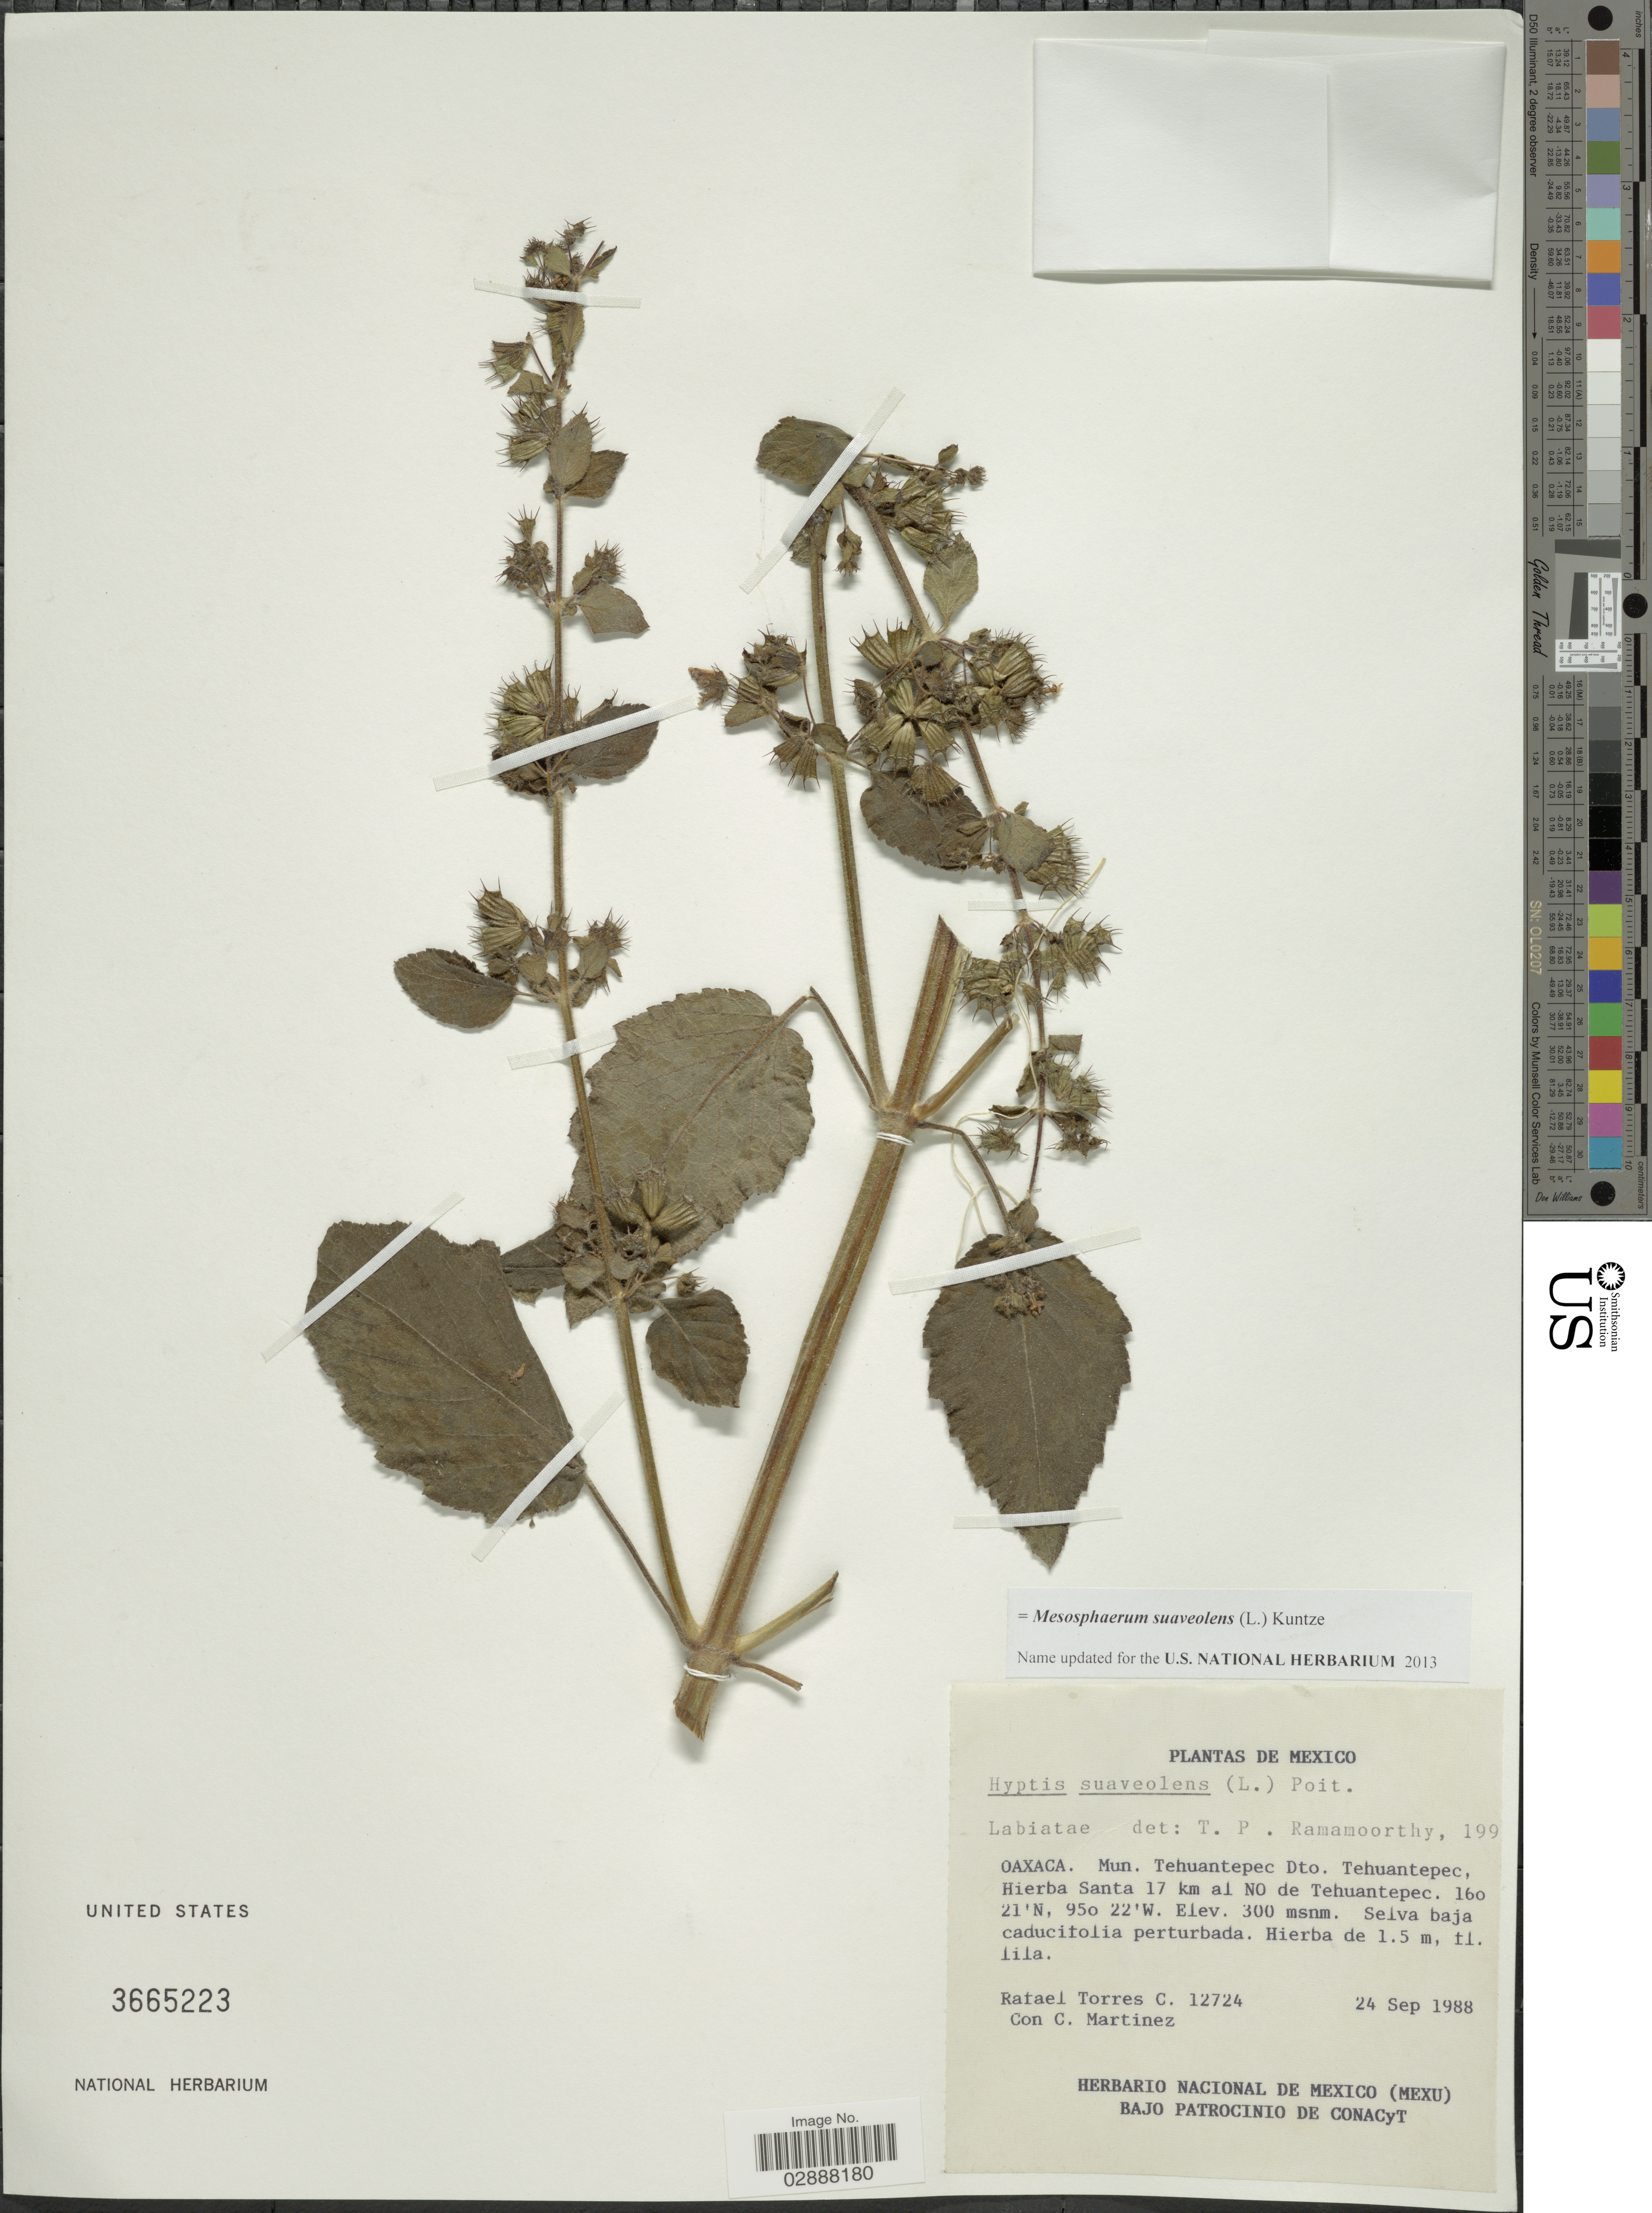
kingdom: Plantae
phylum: Tracheophyta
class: Magnoliopsida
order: Lamiales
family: Lamiaceae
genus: Mesosphaerum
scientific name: Mesosphaerum suaveolens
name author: (L.) Kuntze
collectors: R. Torres C. & C. Martínez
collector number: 12724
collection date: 1988-09-24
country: Mexico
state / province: Oaxaca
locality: Mun. Tehuantepec, Dto. Tehuantepec, Hierba Santa 17 km al NO de Tehuantepec.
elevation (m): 300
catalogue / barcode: US 366523